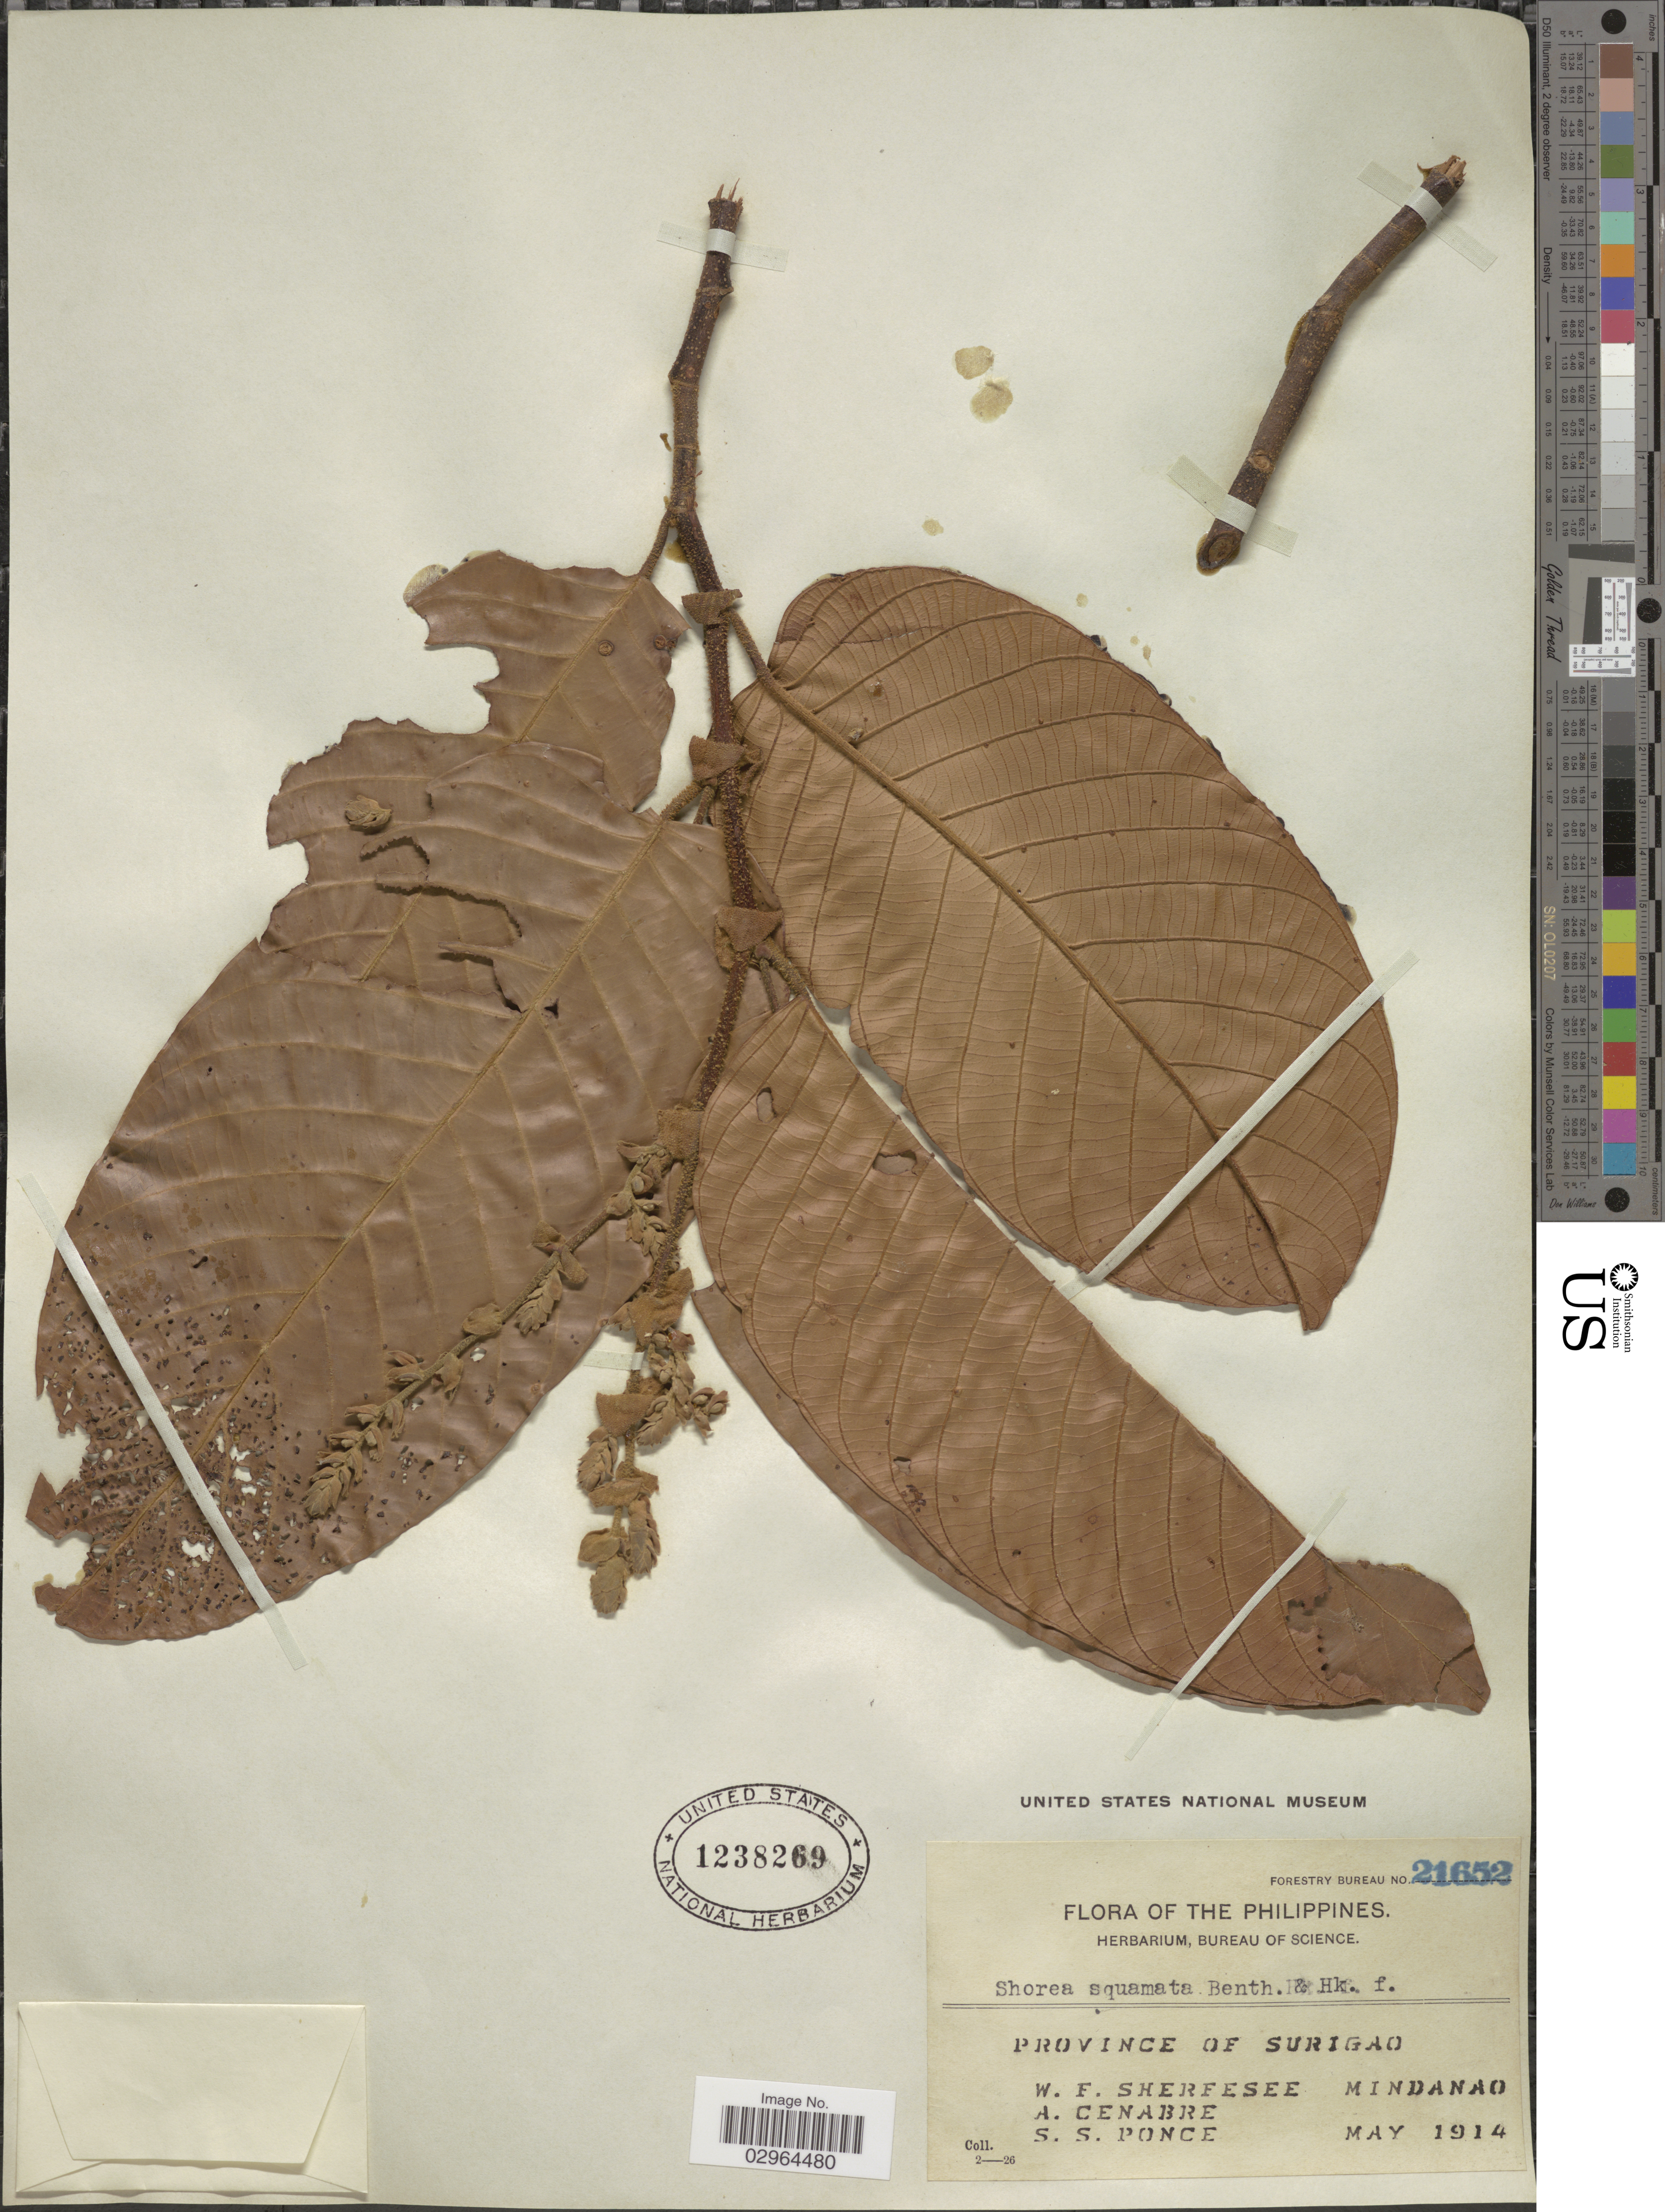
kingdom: Plantae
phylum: Tracheophyta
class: Magnoliopsida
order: Malvales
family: Dipterocarpaceae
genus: Rubroshorea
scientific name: Rubroshorea palosapis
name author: (Blanco) P.S. Ashton & J. Heck.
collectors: W. Sherfesee, A. Cenabre & S. Ponce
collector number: Forestry Bureau 21652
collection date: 1914-05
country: Philippines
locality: Province of Surigao, Mindanao.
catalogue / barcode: US 1238269